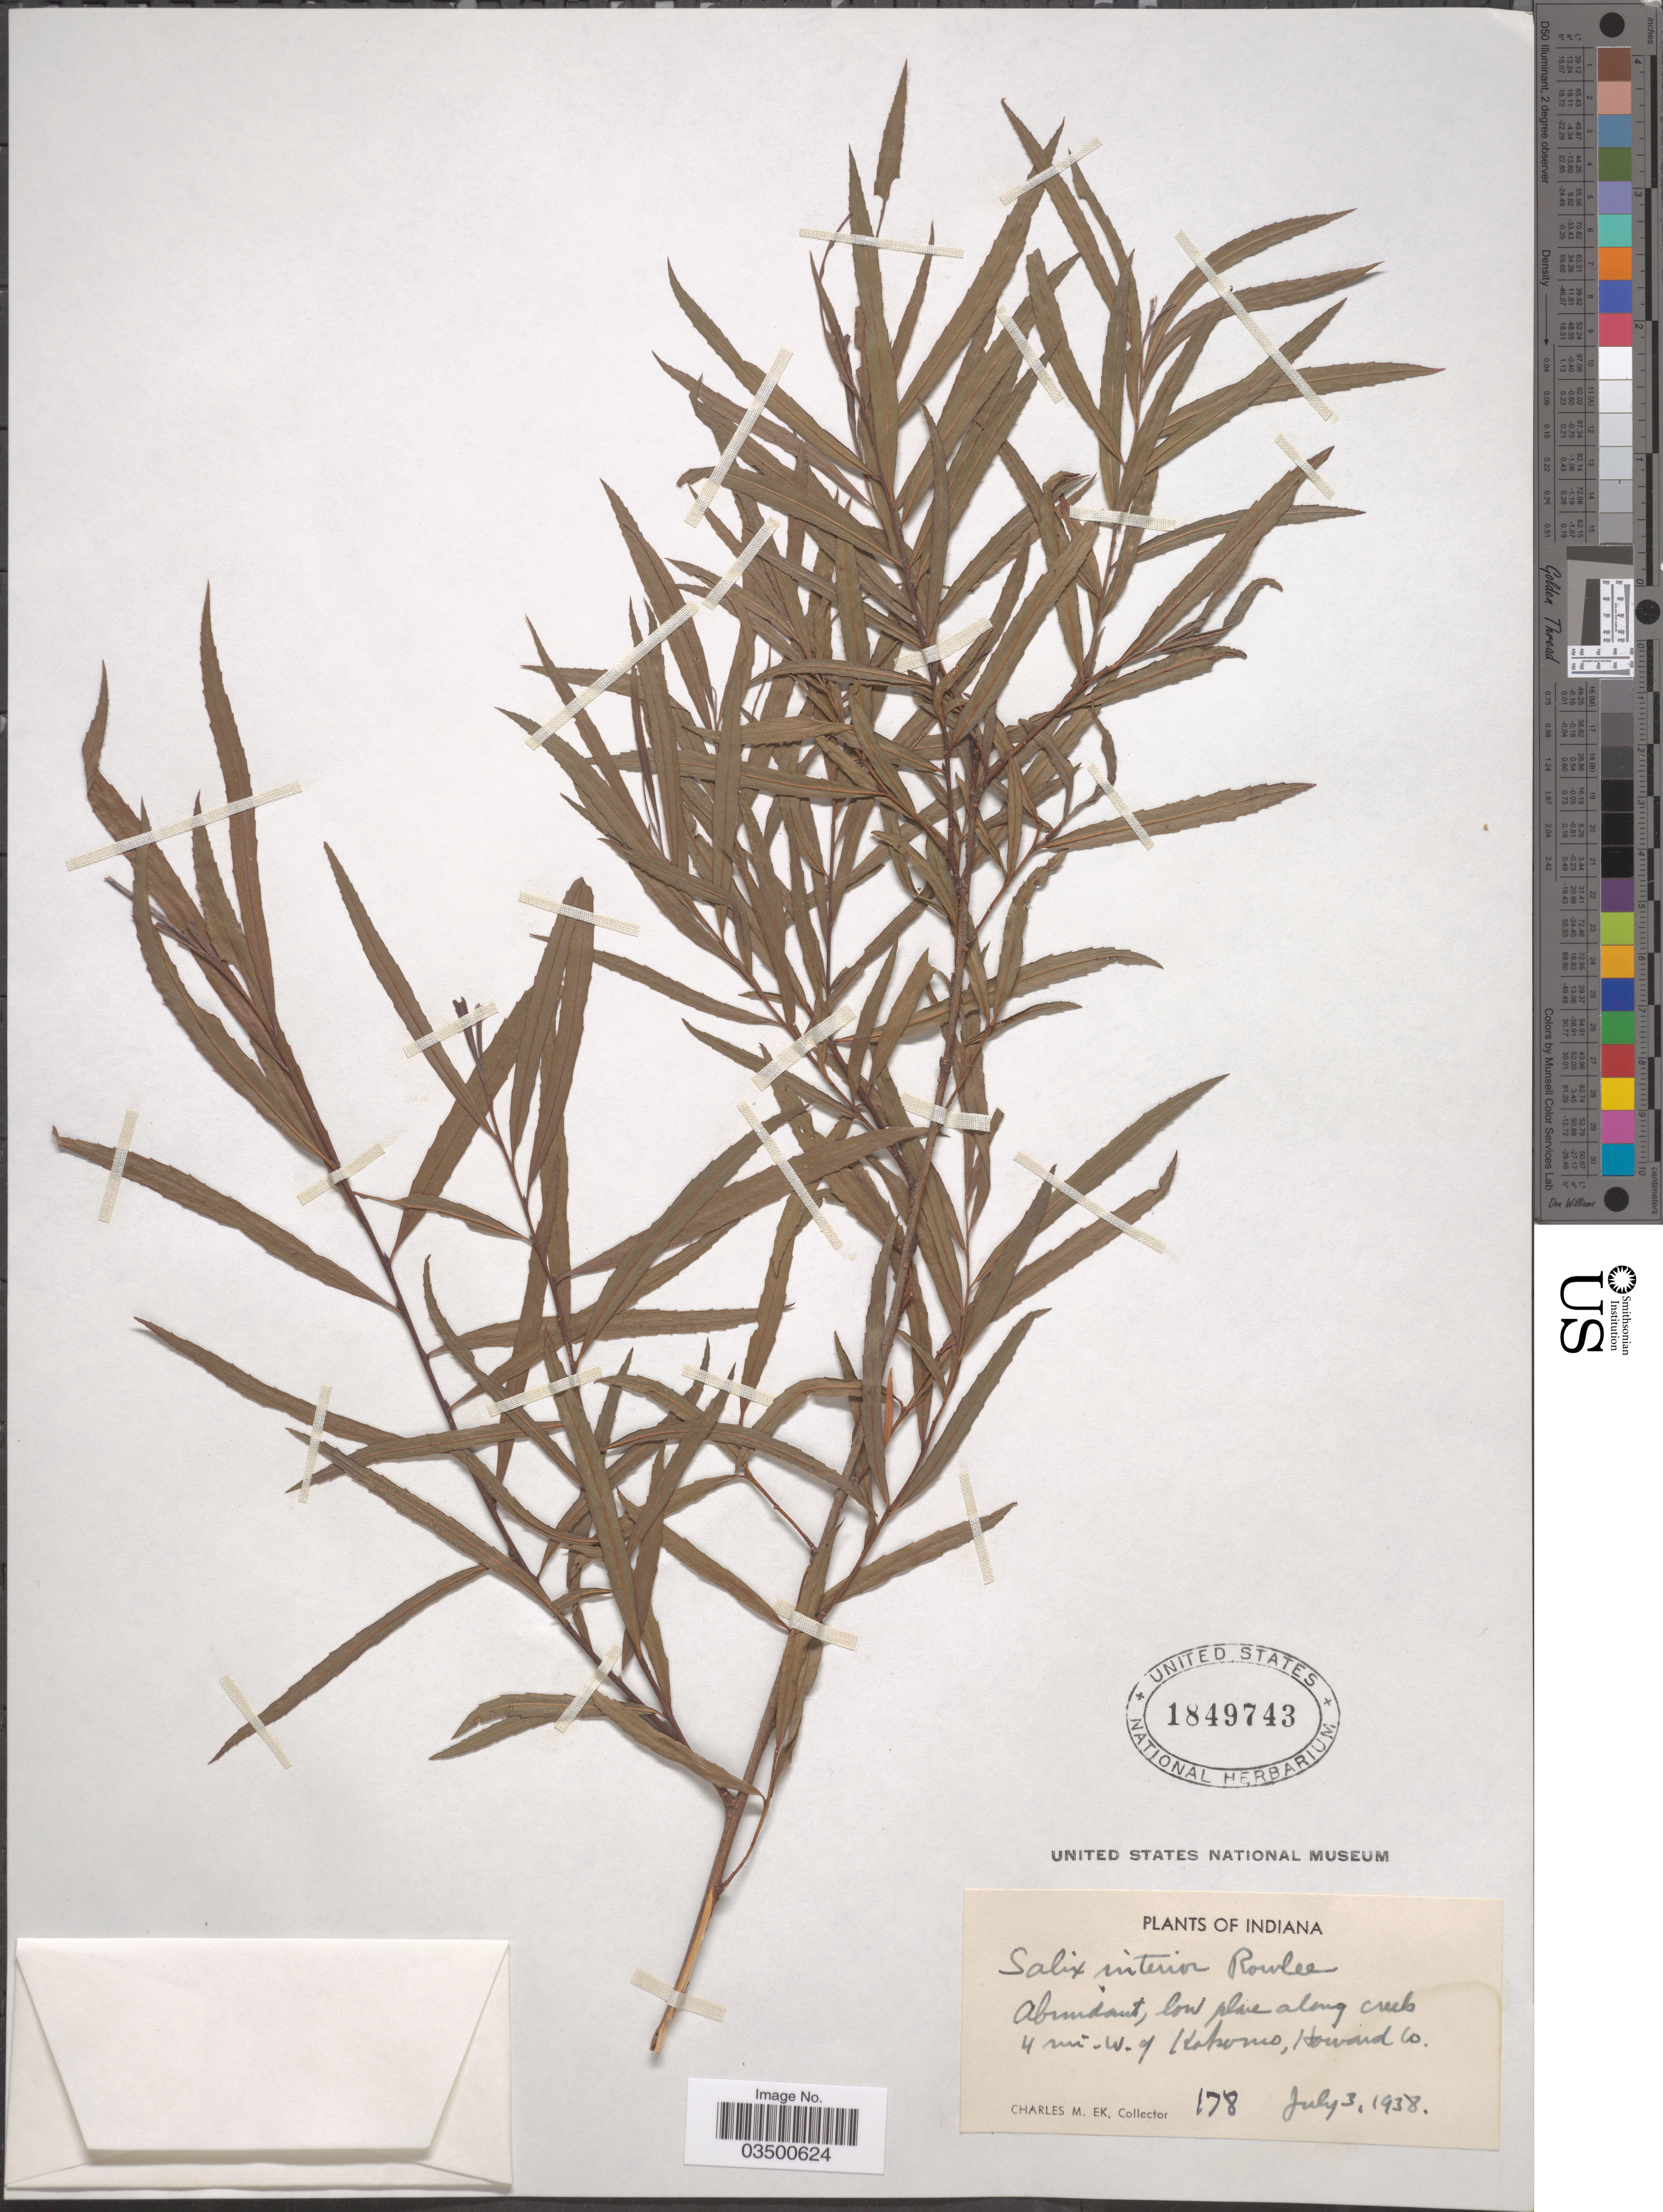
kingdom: Plantae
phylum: Tracheophyta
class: Magnoliopsida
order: Malpighiales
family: Salicaceae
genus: Salix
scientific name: Salix interior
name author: Rowlee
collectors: C. Ek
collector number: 178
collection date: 1938-07-03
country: United States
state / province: Indiana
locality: Low place along creek 4 mi. w. of Kokomo, Howard Co.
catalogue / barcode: US 1849743